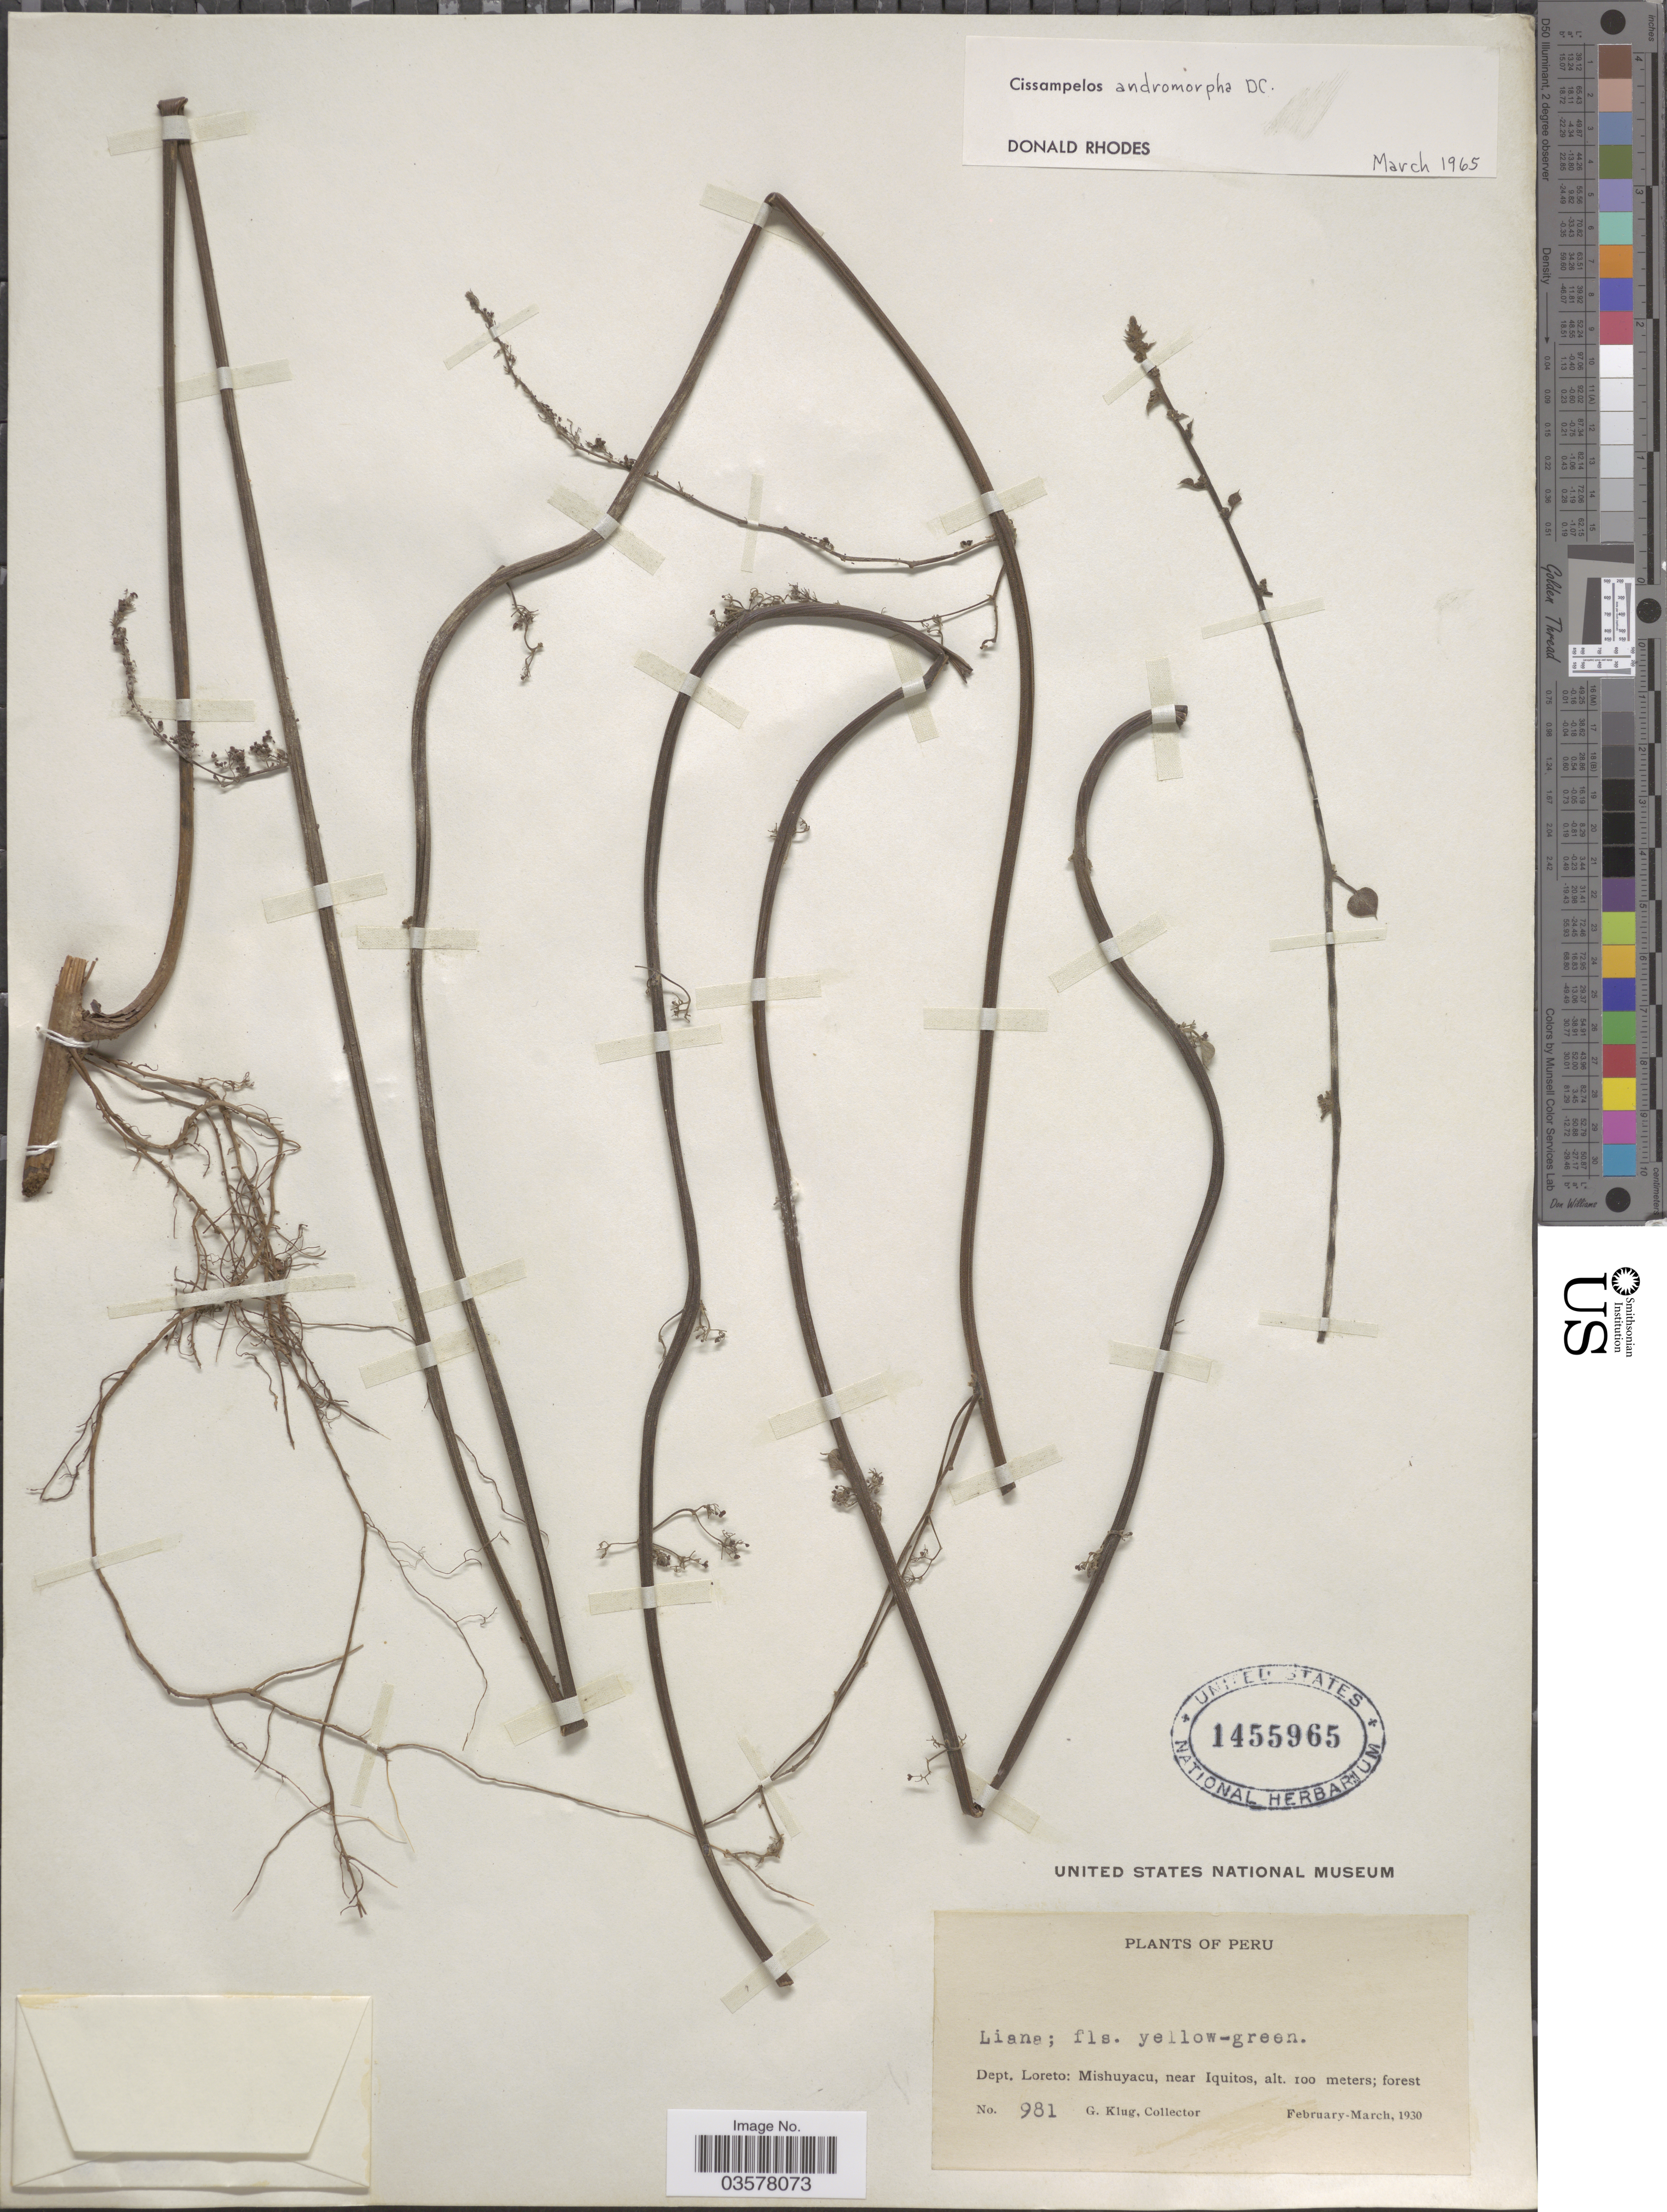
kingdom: Plantae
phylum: Tracheophyta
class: Magnoliopsida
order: Ranunculales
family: Menispermaceae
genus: Cissampelos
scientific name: Cissampelos andromorpha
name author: DC.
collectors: G. Klug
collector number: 981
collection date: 1930-02/1930-03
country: Peru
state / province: Loreto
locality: Dept. Loreto: Mishuyacu, near Iquitos.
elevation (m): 100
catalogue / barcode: US 1455965